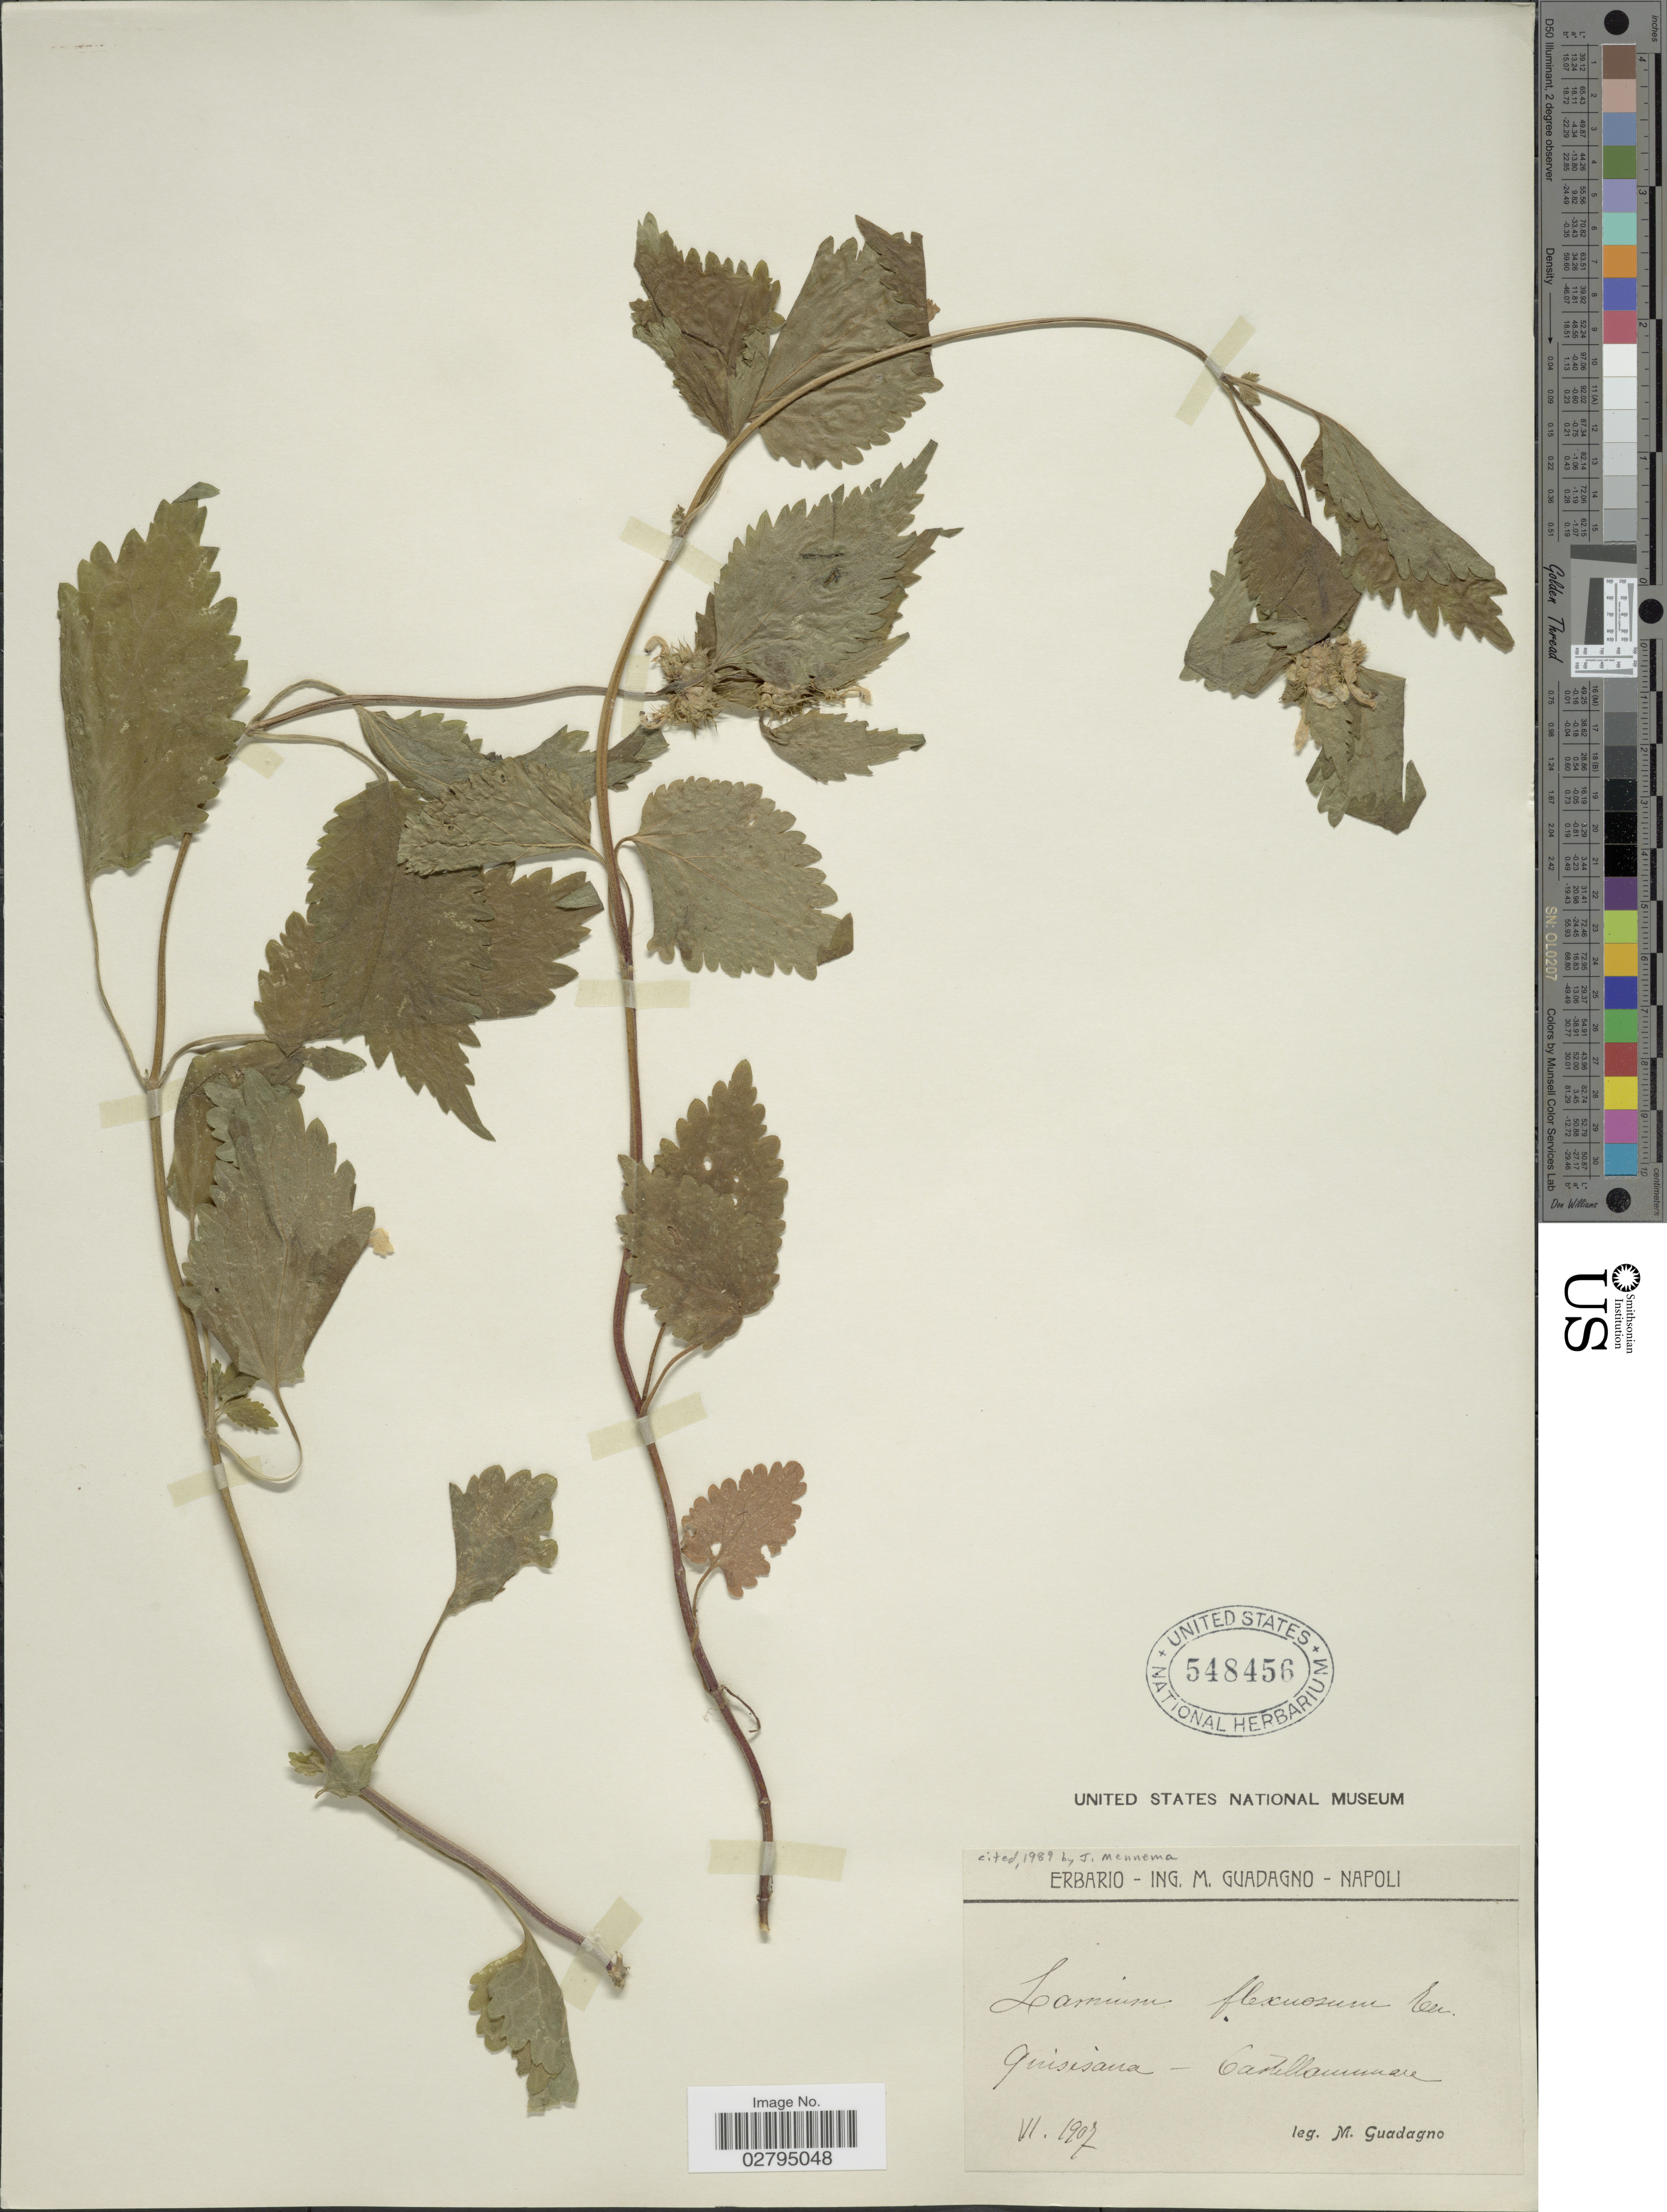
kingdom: Plantae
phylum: Tracheophyta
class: Magnoliopsida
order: Lamiales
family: Lamiaceae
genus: Lamium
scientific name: Lamium flexuosum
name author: Ten.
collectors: M. Guadagno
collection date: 1907-06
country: Italy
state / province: Campania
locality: Quisisana - Castellammare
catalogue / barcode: US 548456